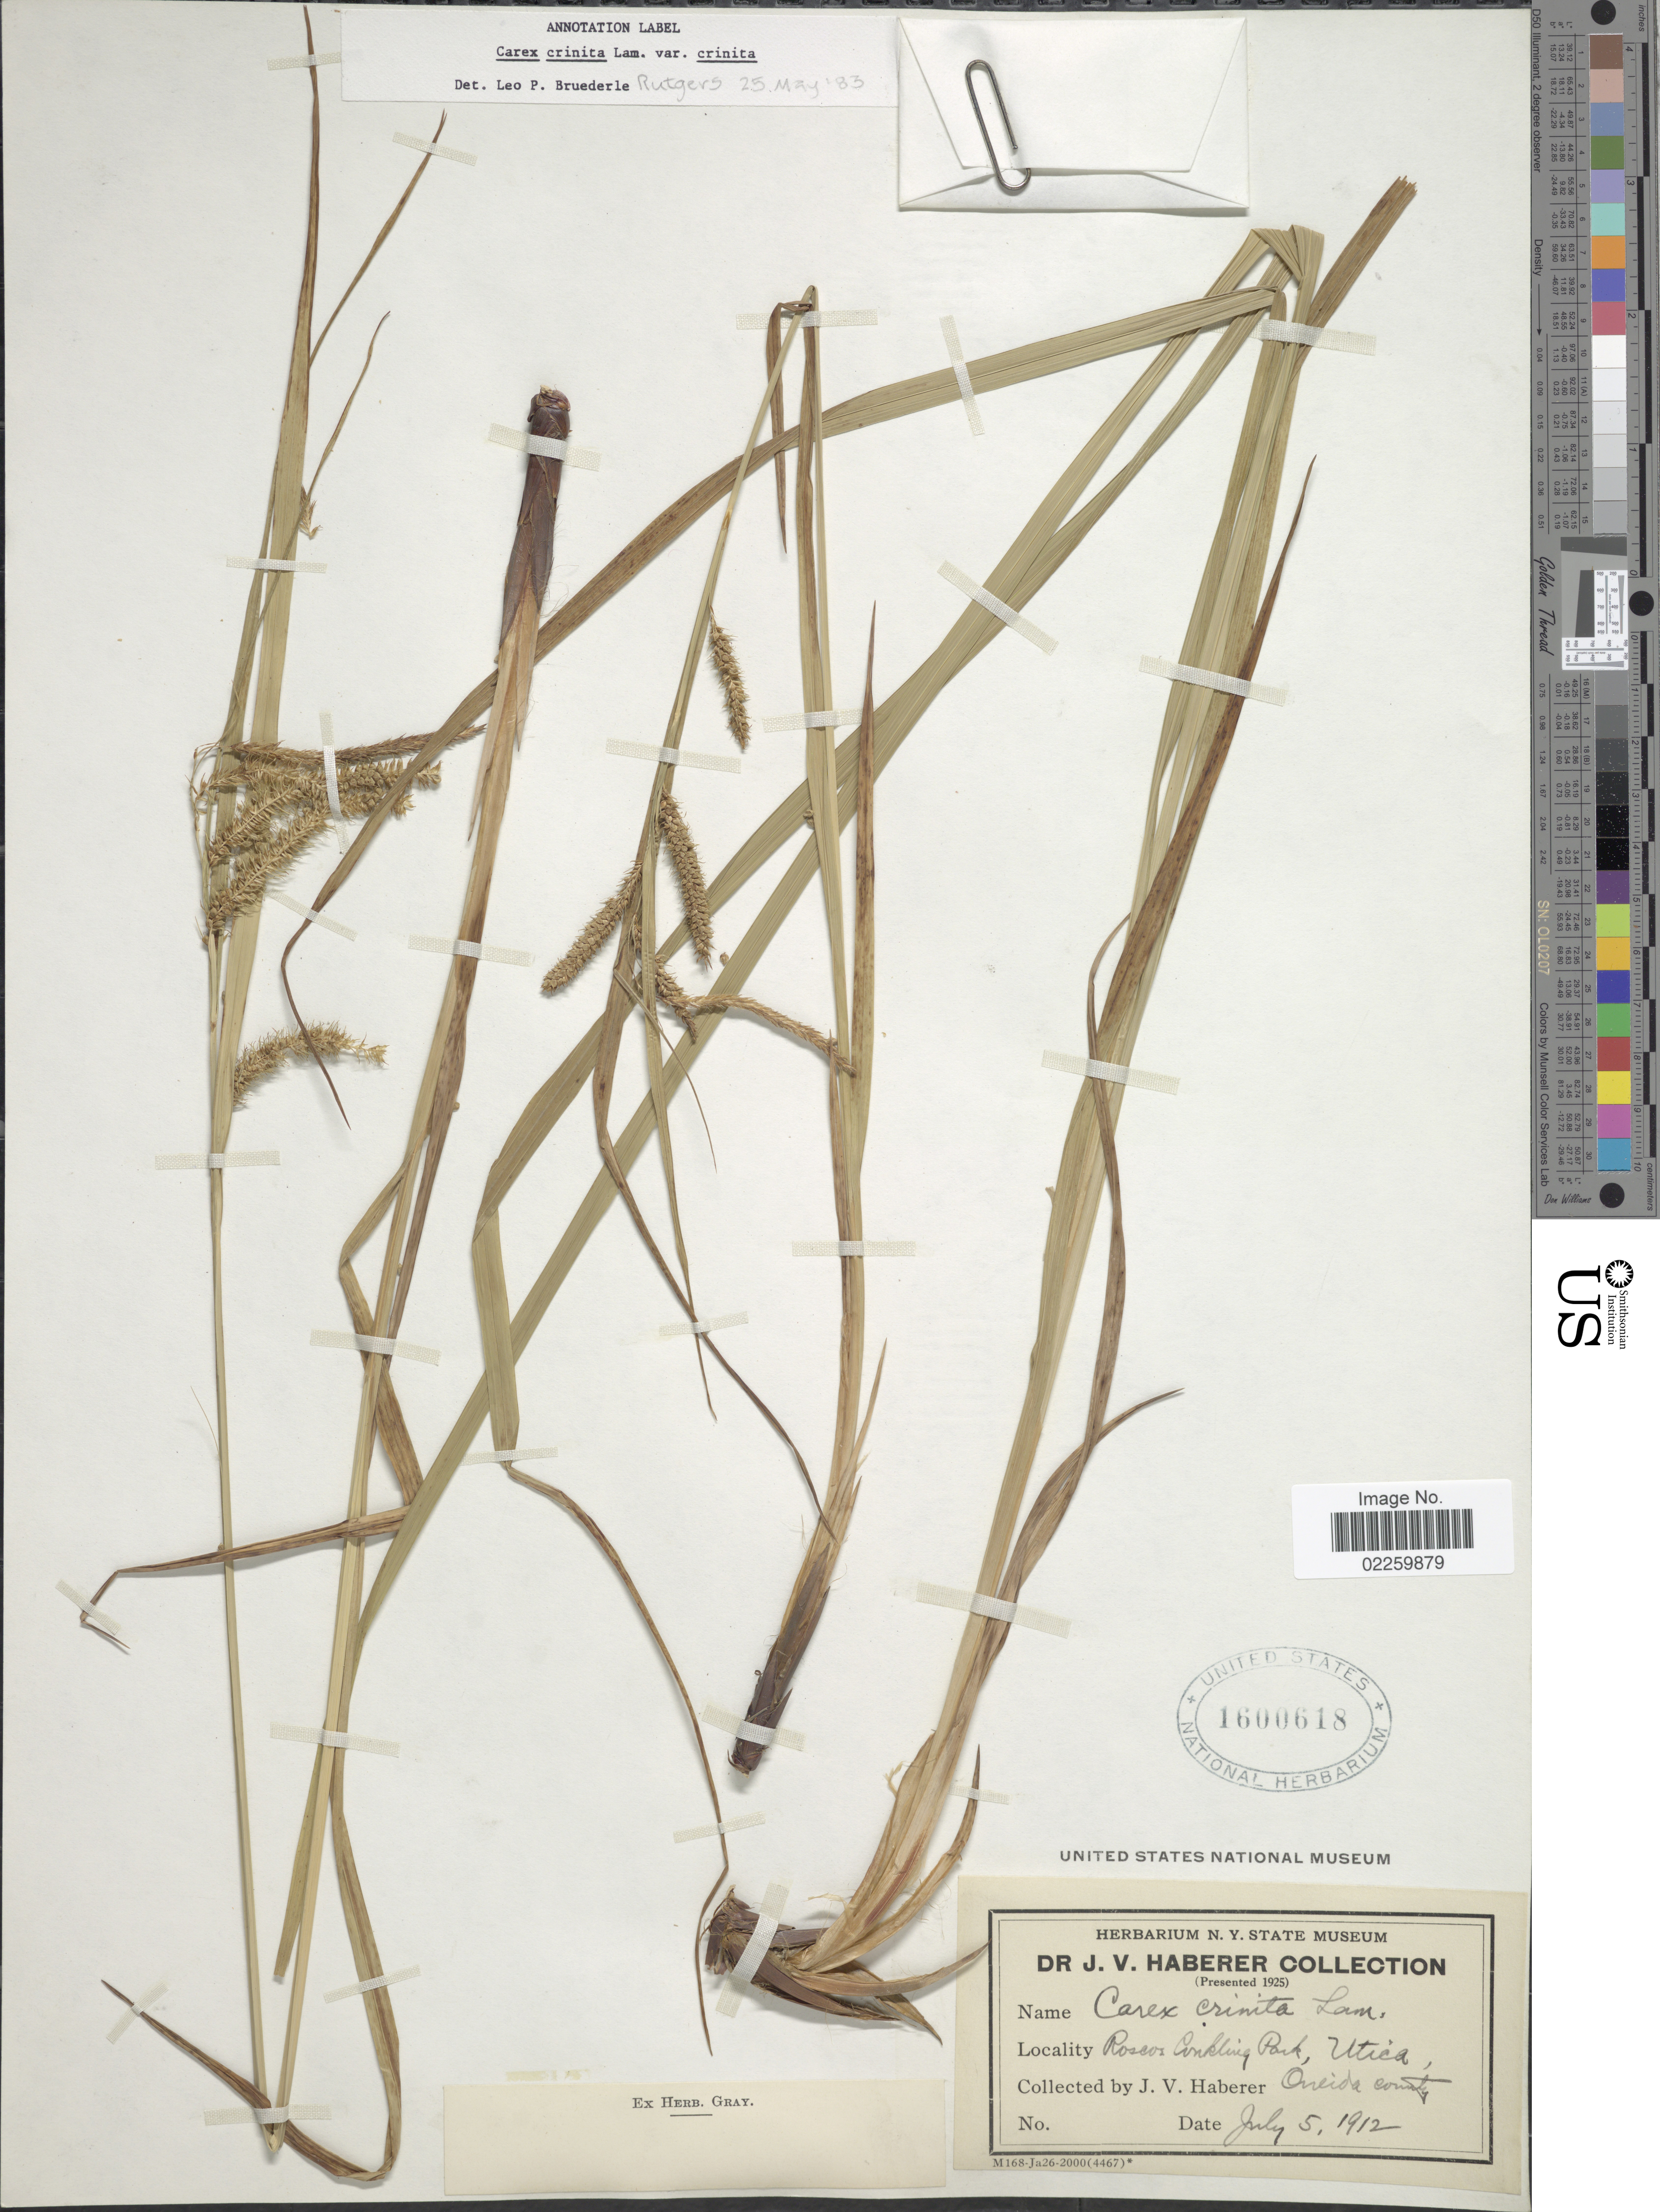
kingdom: Plantae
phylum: Tracheophyta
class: Liliopsida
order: Poales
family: Cyperaceae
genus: Carex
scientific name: Carex crinita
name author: Lam.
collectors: J. V. Haberer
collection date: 1912-07-05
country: United States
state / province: New York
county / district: Oneida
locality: Roscos Conkling Park, Utica, Oneida County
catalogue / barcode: US 1600618